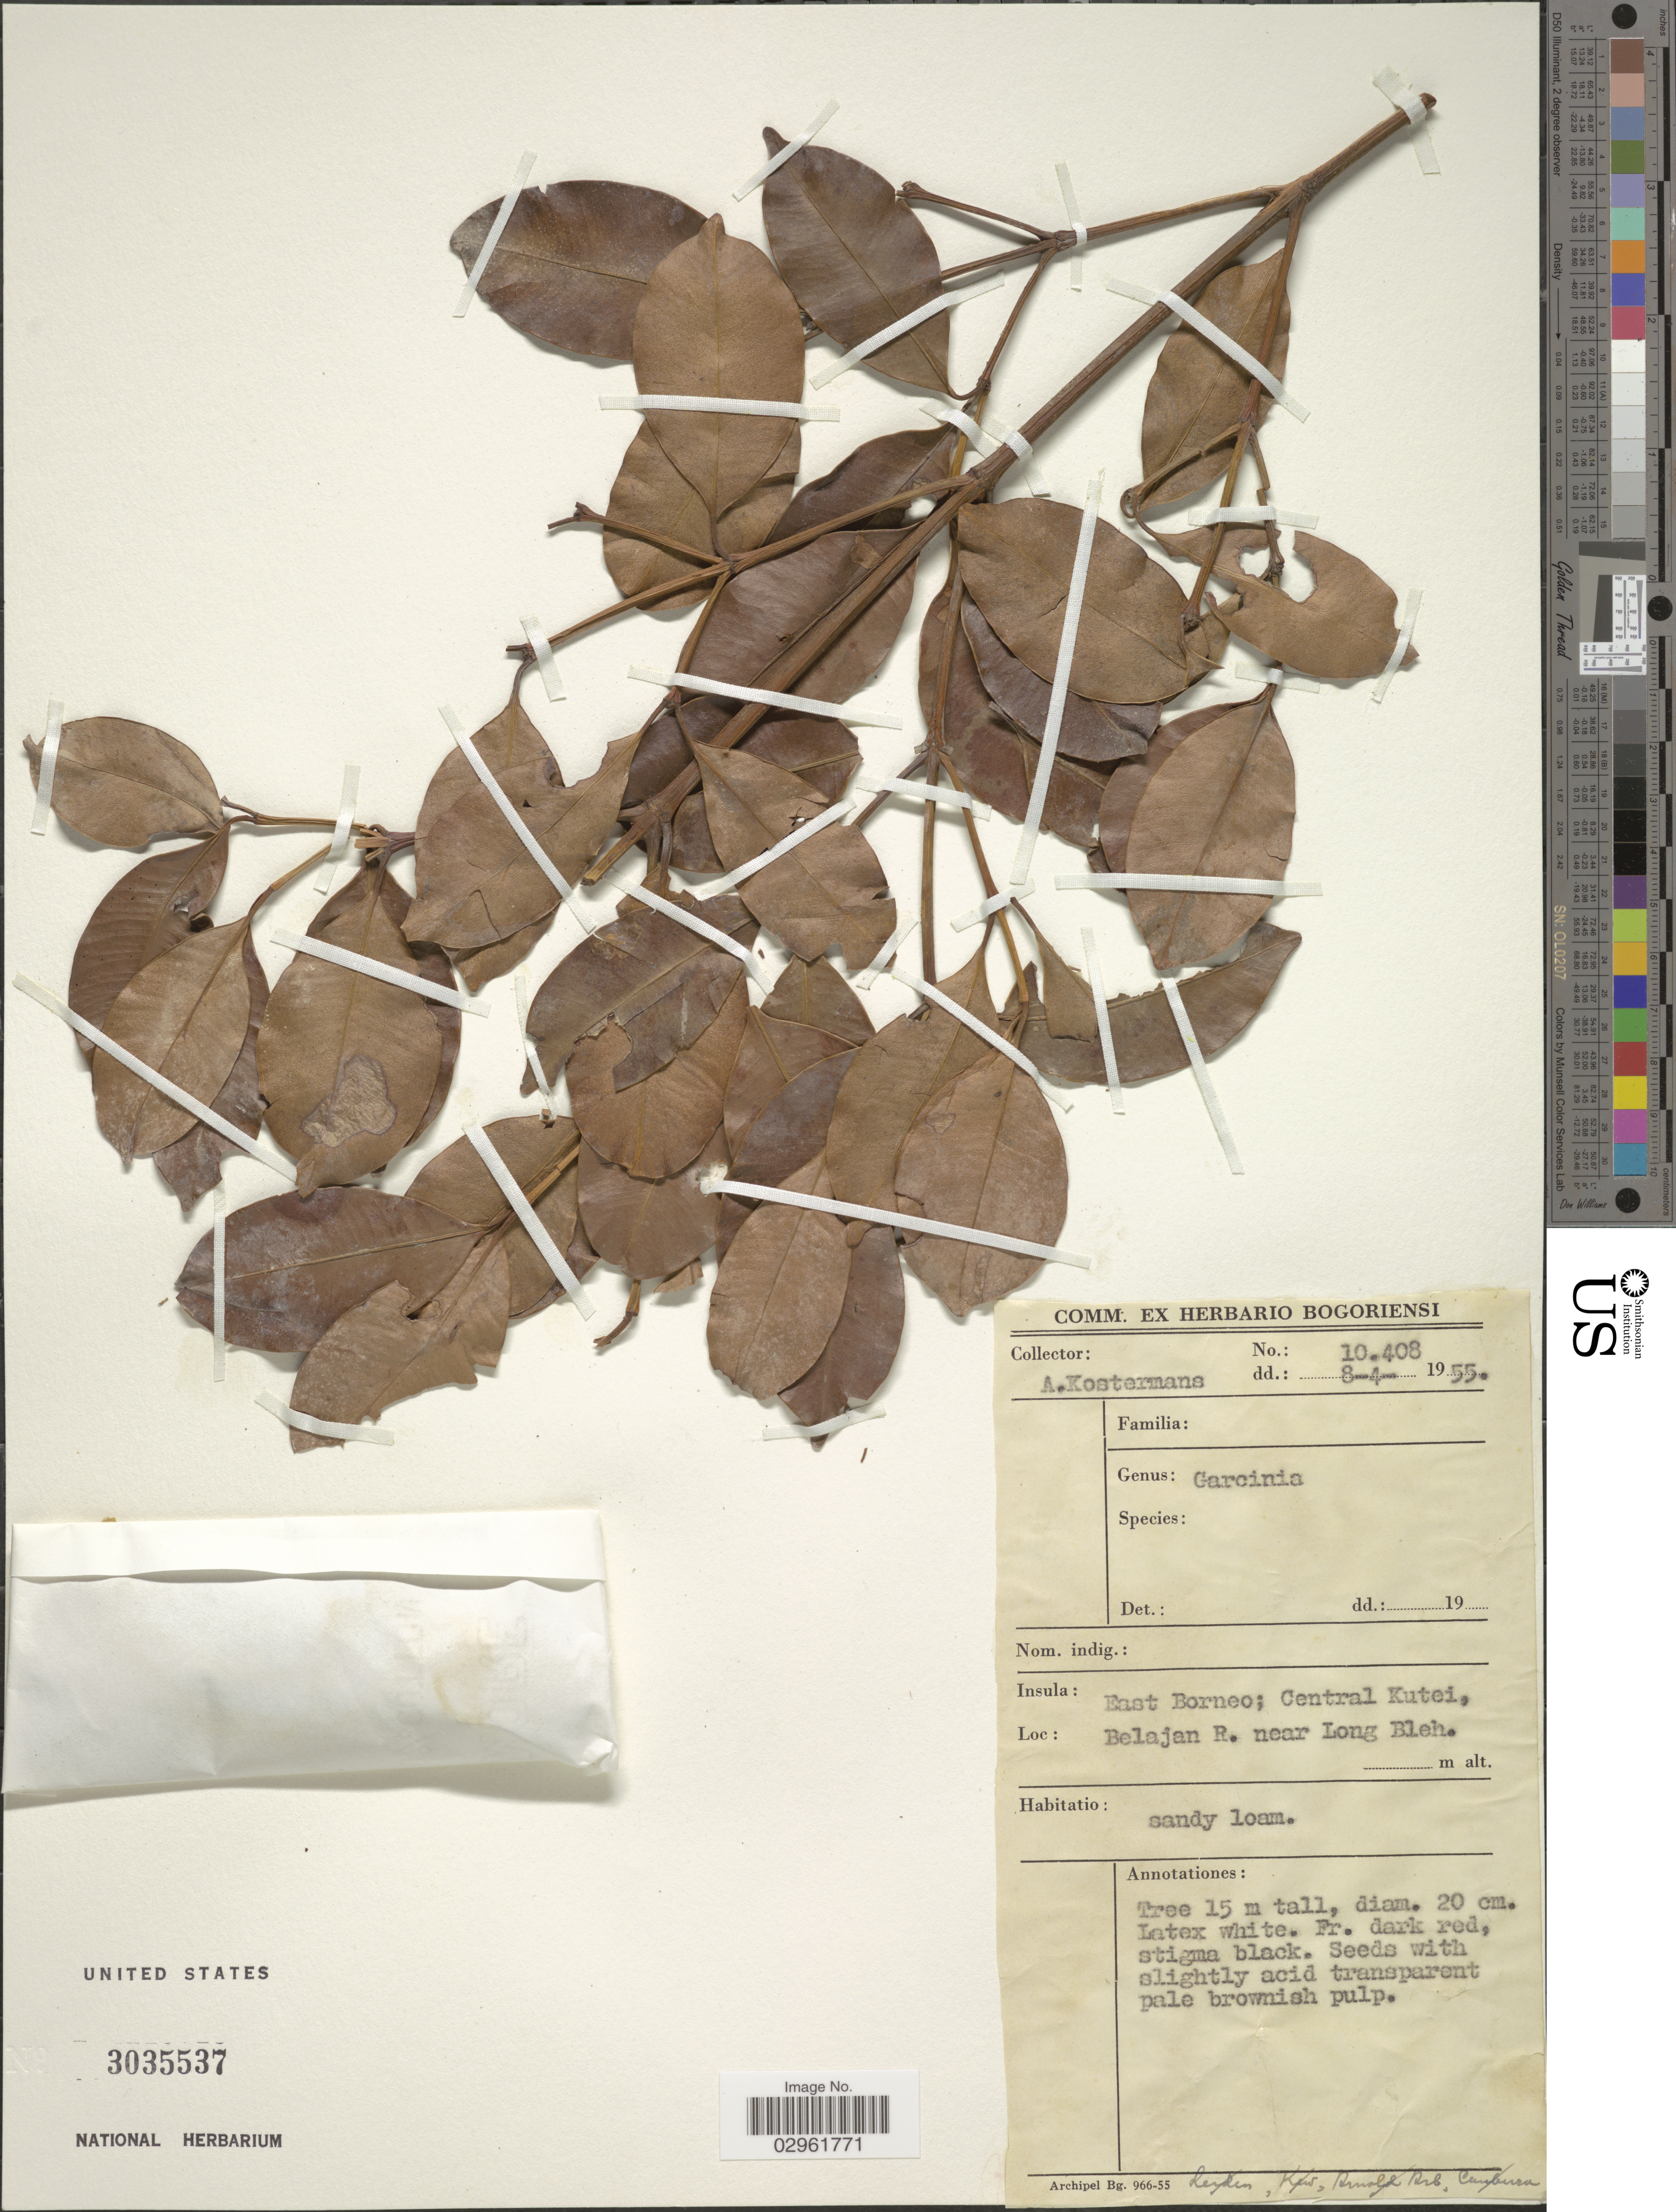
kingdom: Plantae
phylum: Tracheophyta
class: Magnoliopsida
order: Malpighiales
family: Clusiaceae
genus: Garcinia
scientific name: Garcinia sp.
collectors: A. J. G. Kostermans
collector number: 10408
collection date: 1955-04-08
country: Indonesia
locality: East Borneo; Central Kutei, Belajan R., near Long Bleh.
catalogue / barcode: US 3035537